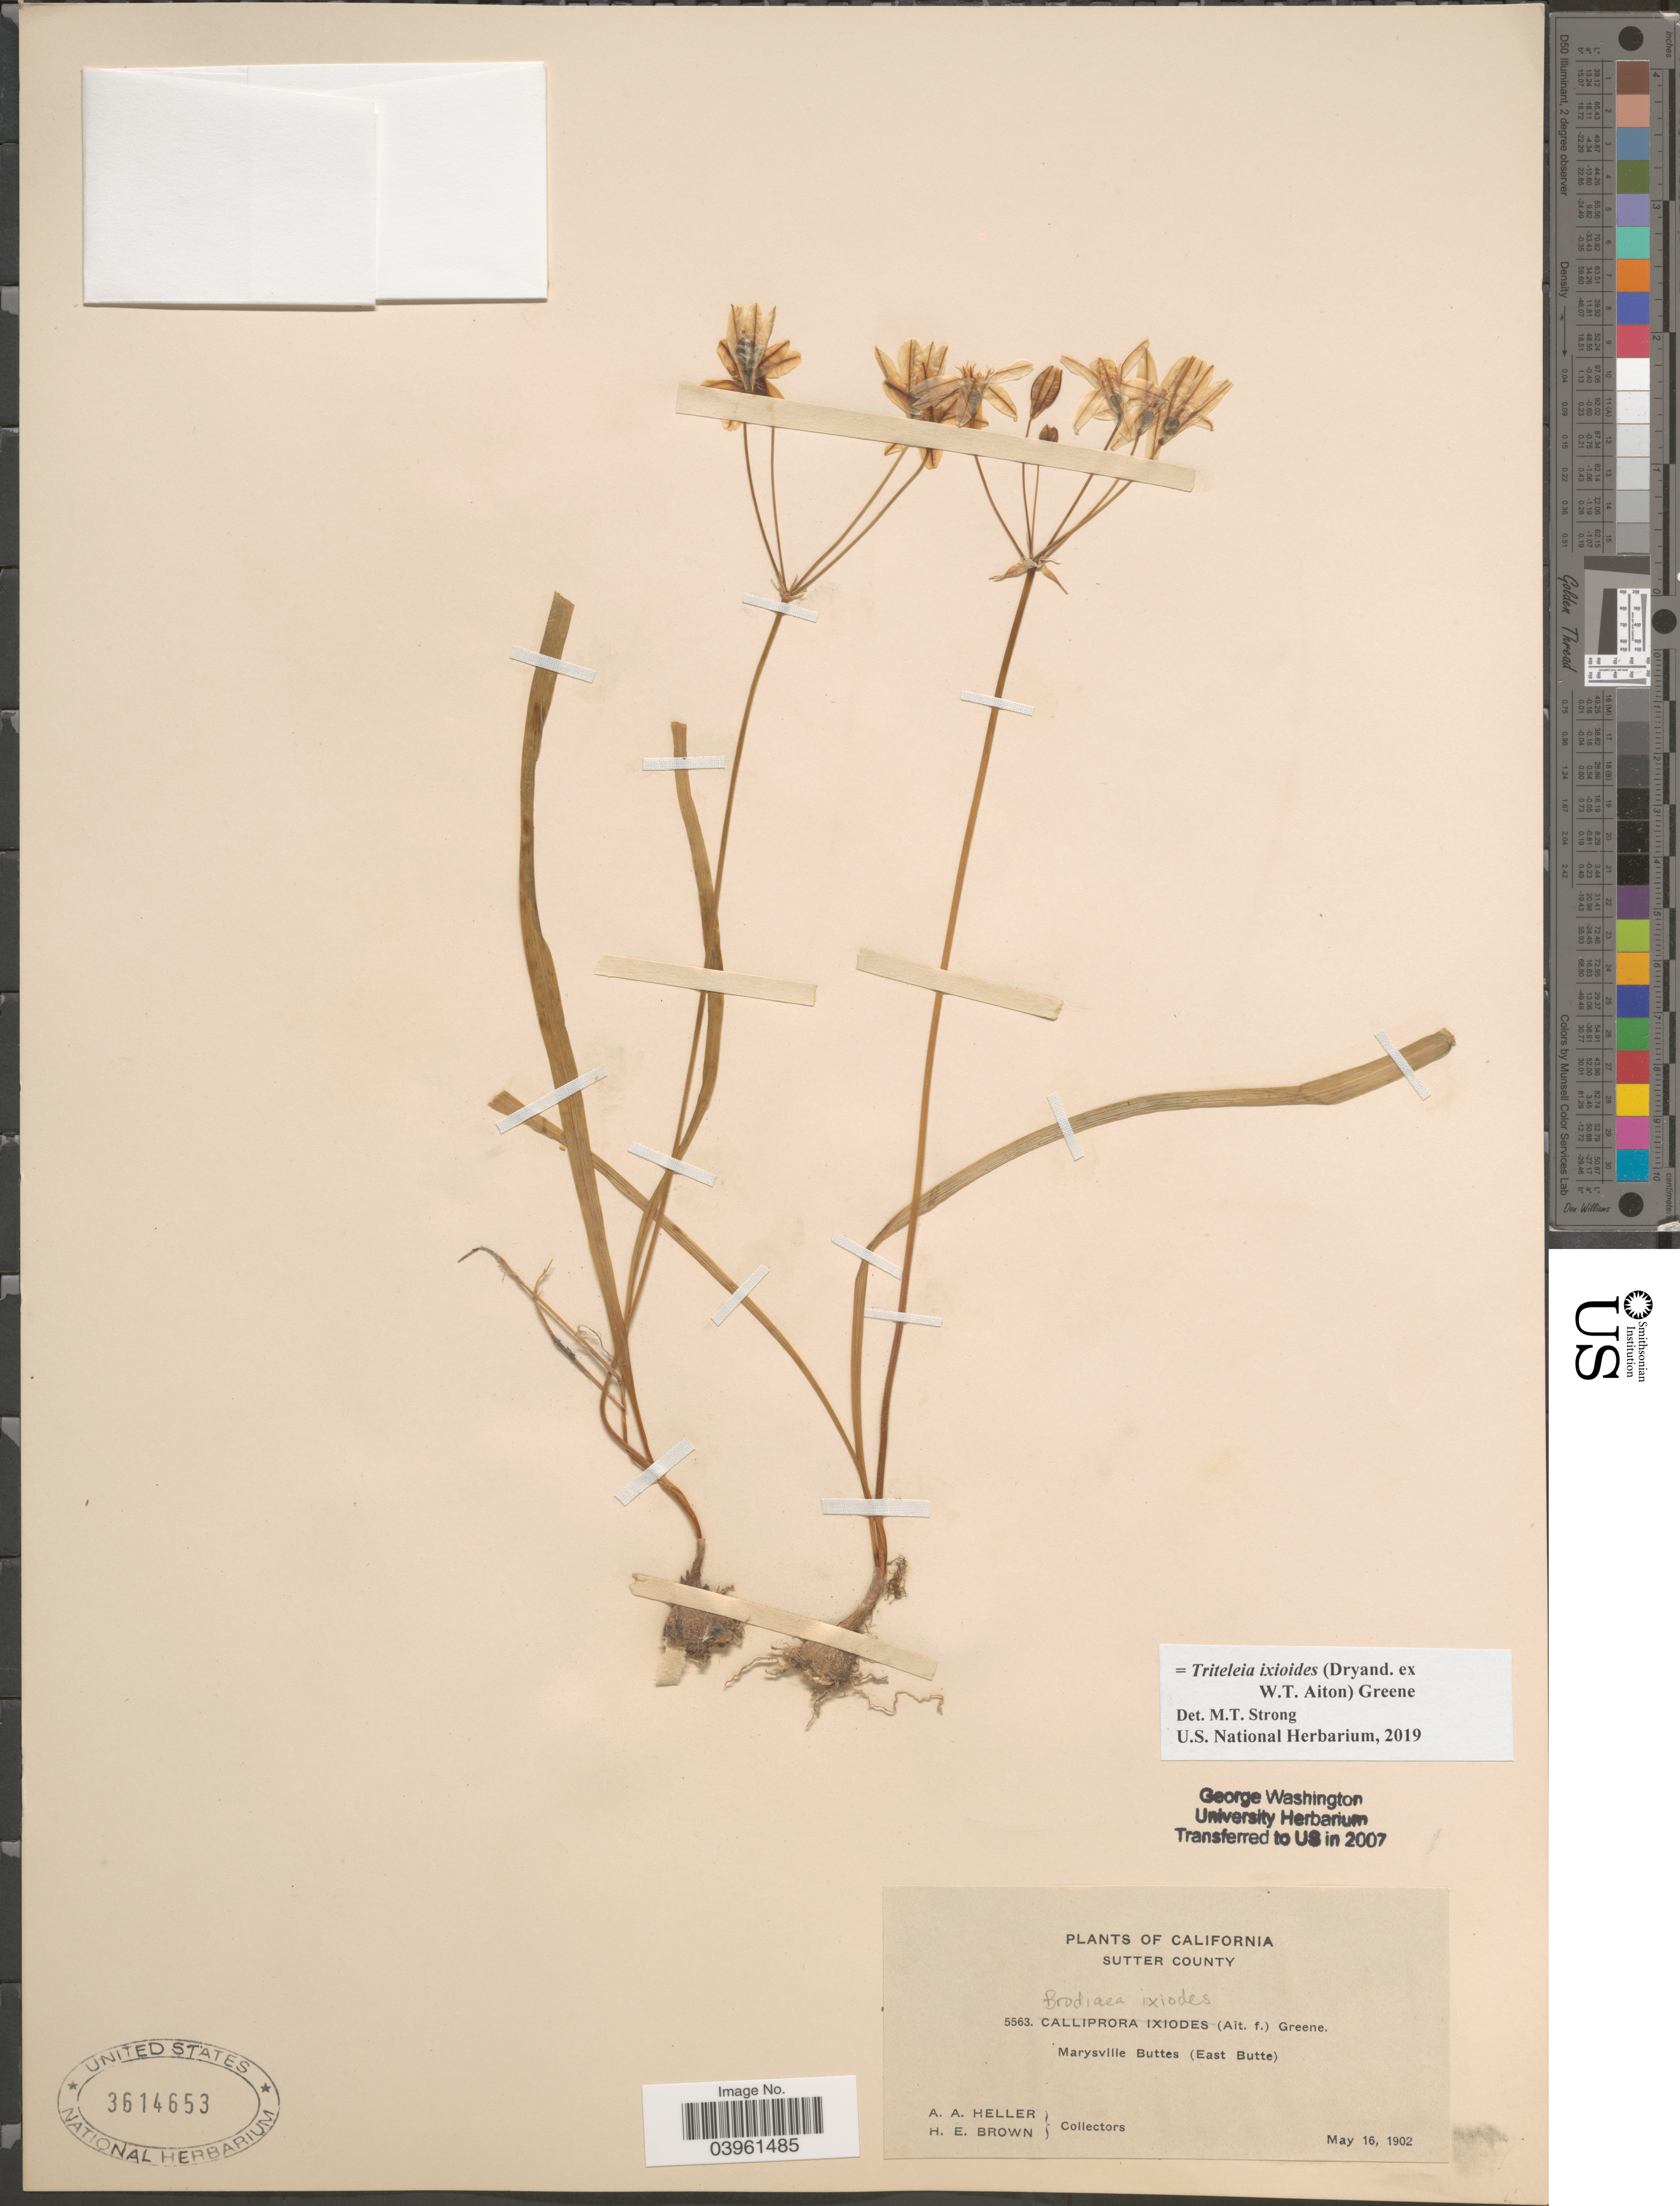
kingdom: Plantae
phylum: Tracheophyta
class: Liliopsida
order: Asparagales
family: Asparagaceae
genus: Triteleia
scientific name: Triteleia ixioides subsp. ixioides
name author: (R. Br.) Greene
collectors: A. A. Heller & H. E. Brown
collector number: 5563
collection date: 1902-05-16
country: United States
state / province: California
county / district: Sutter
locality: Sutter County. Marysville Buttes (East Butte).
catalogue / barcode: US 3614653